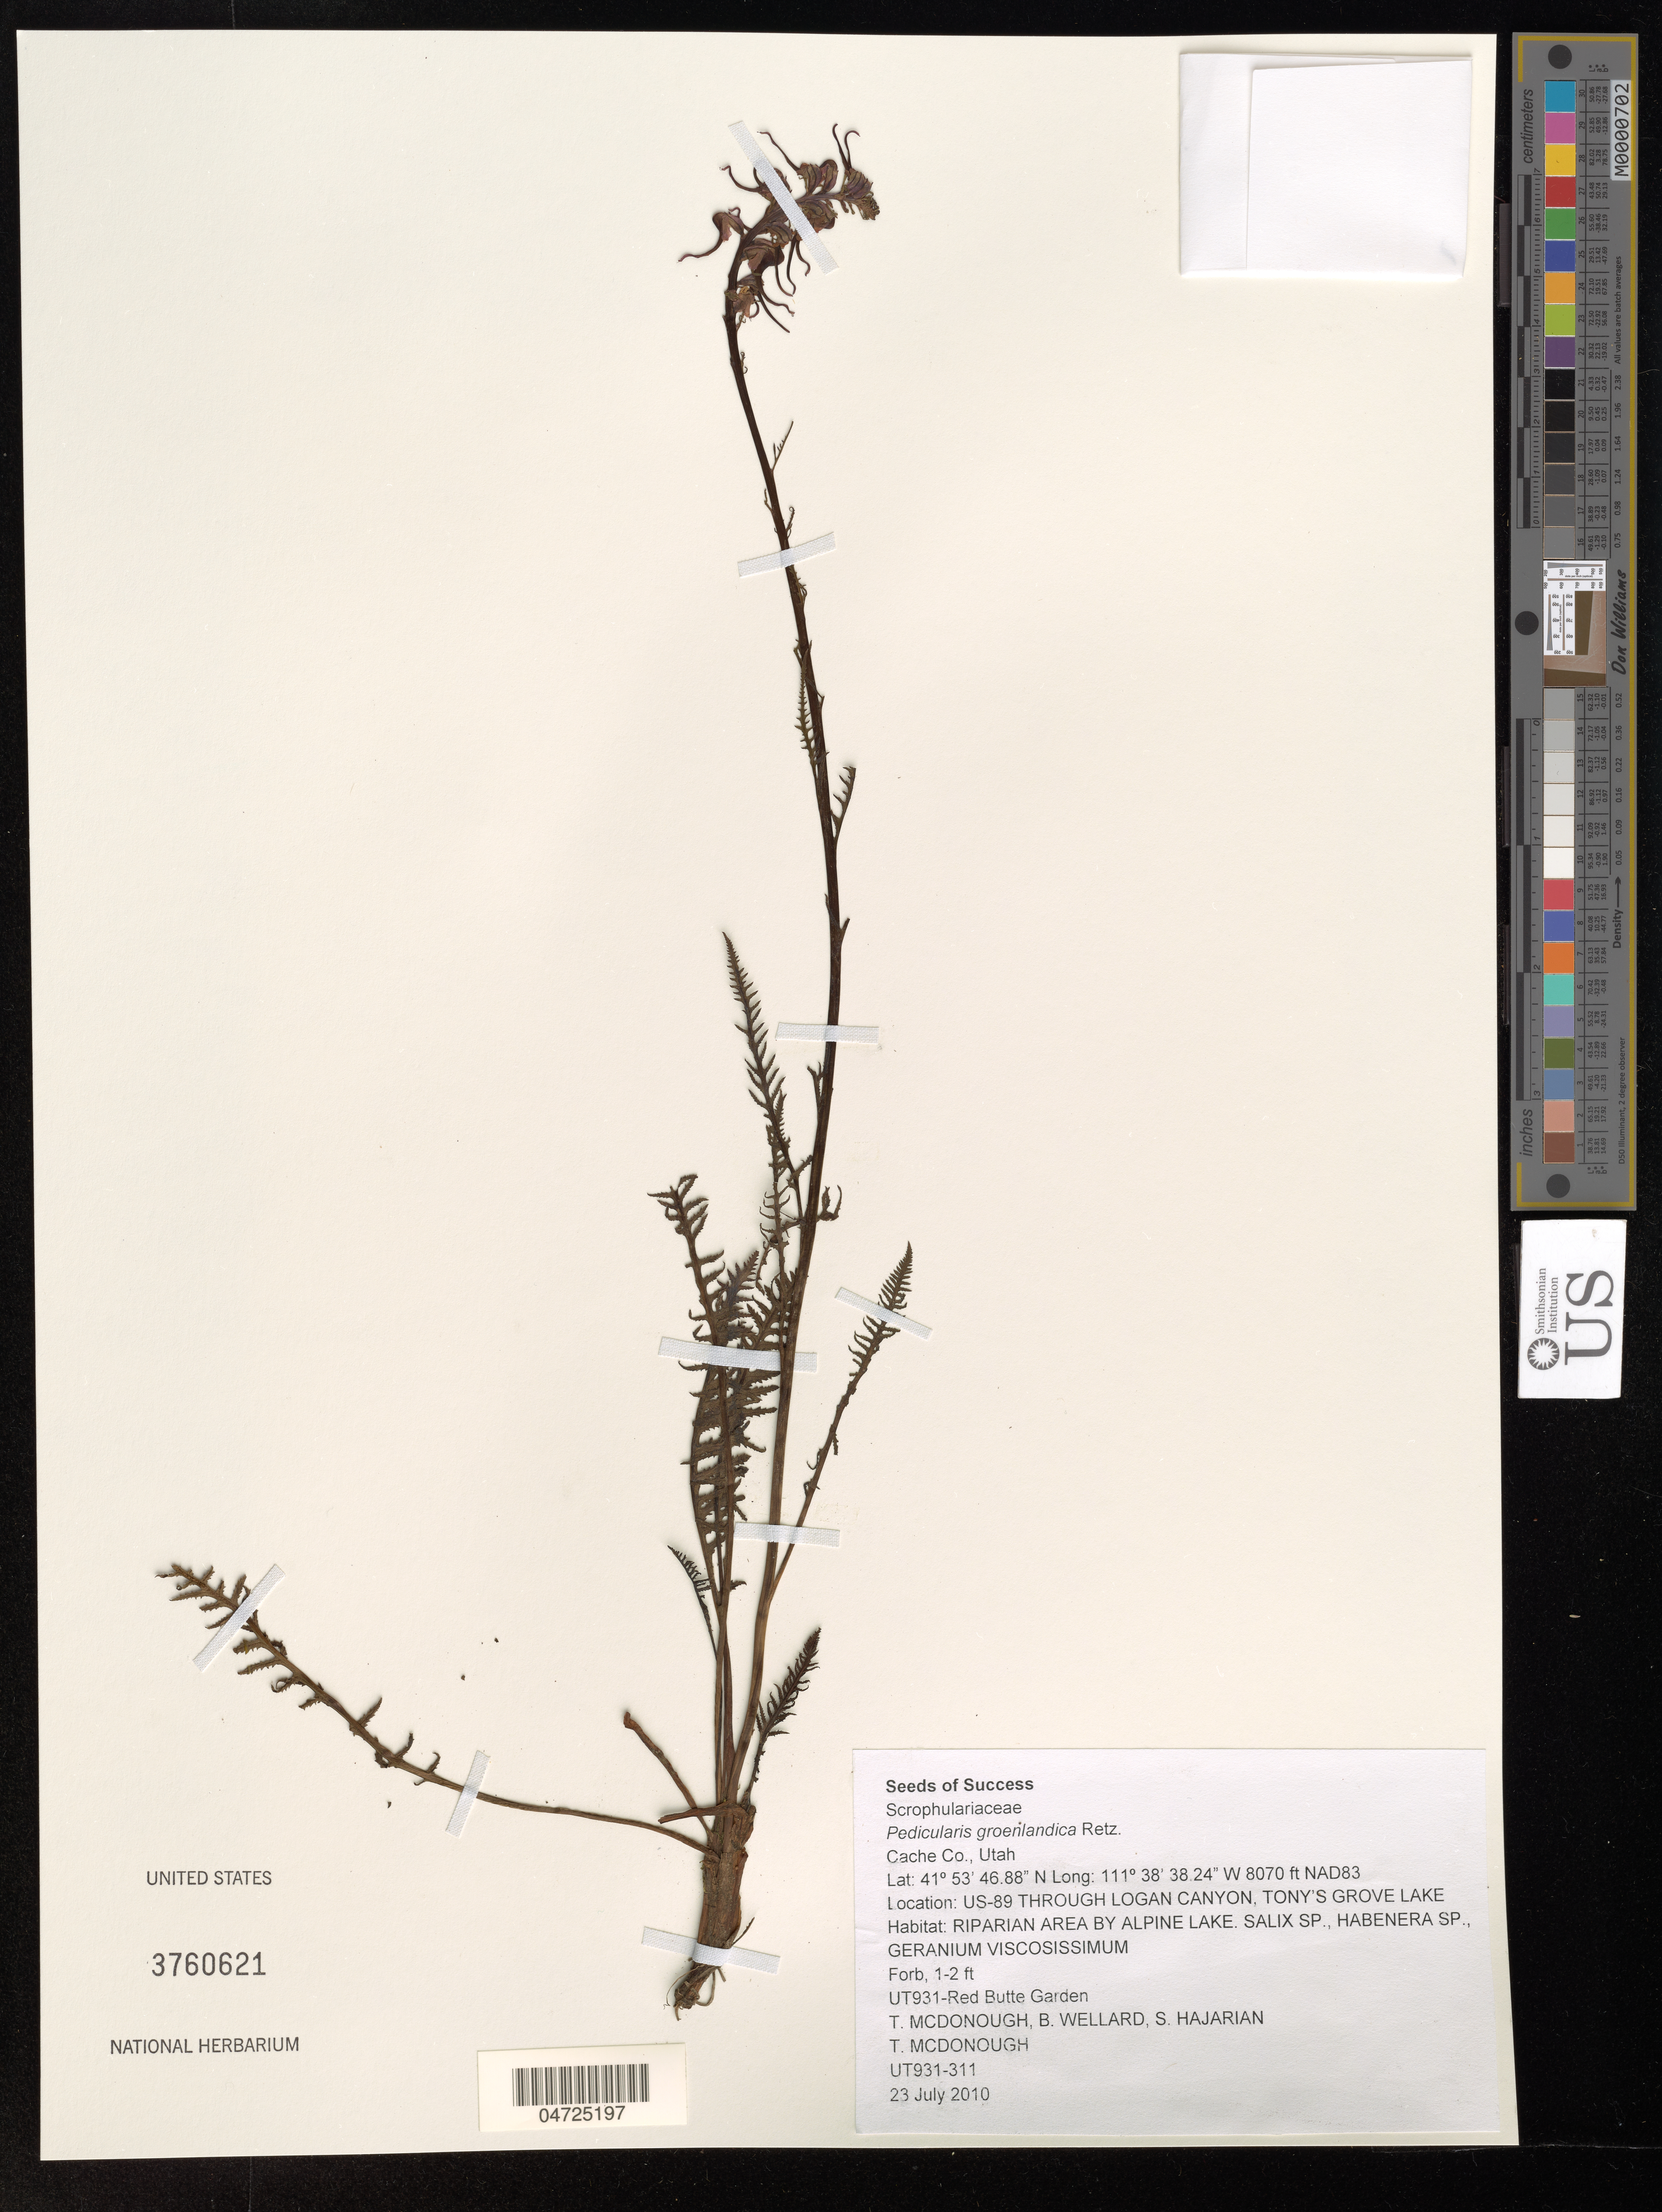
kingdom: Plantae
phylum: Tracheophyta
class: Magnoliopsida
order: Lamiales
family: Orobanchaceae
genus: Pedicularis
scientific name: Pedicularis groenlandica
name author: Retz.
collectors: T. McDonough, B. Wellard & S. Hajarian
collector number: UT931-311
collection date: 2010-07-23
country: United States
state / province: Utah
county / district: Cache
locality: Cache Co. US-89 through Logan Canyon, Tony's Grove Lake. Riparian Area by Alpine Lake. UT931-Red Butte Garden.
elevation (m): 2460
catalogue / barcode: US 3760621